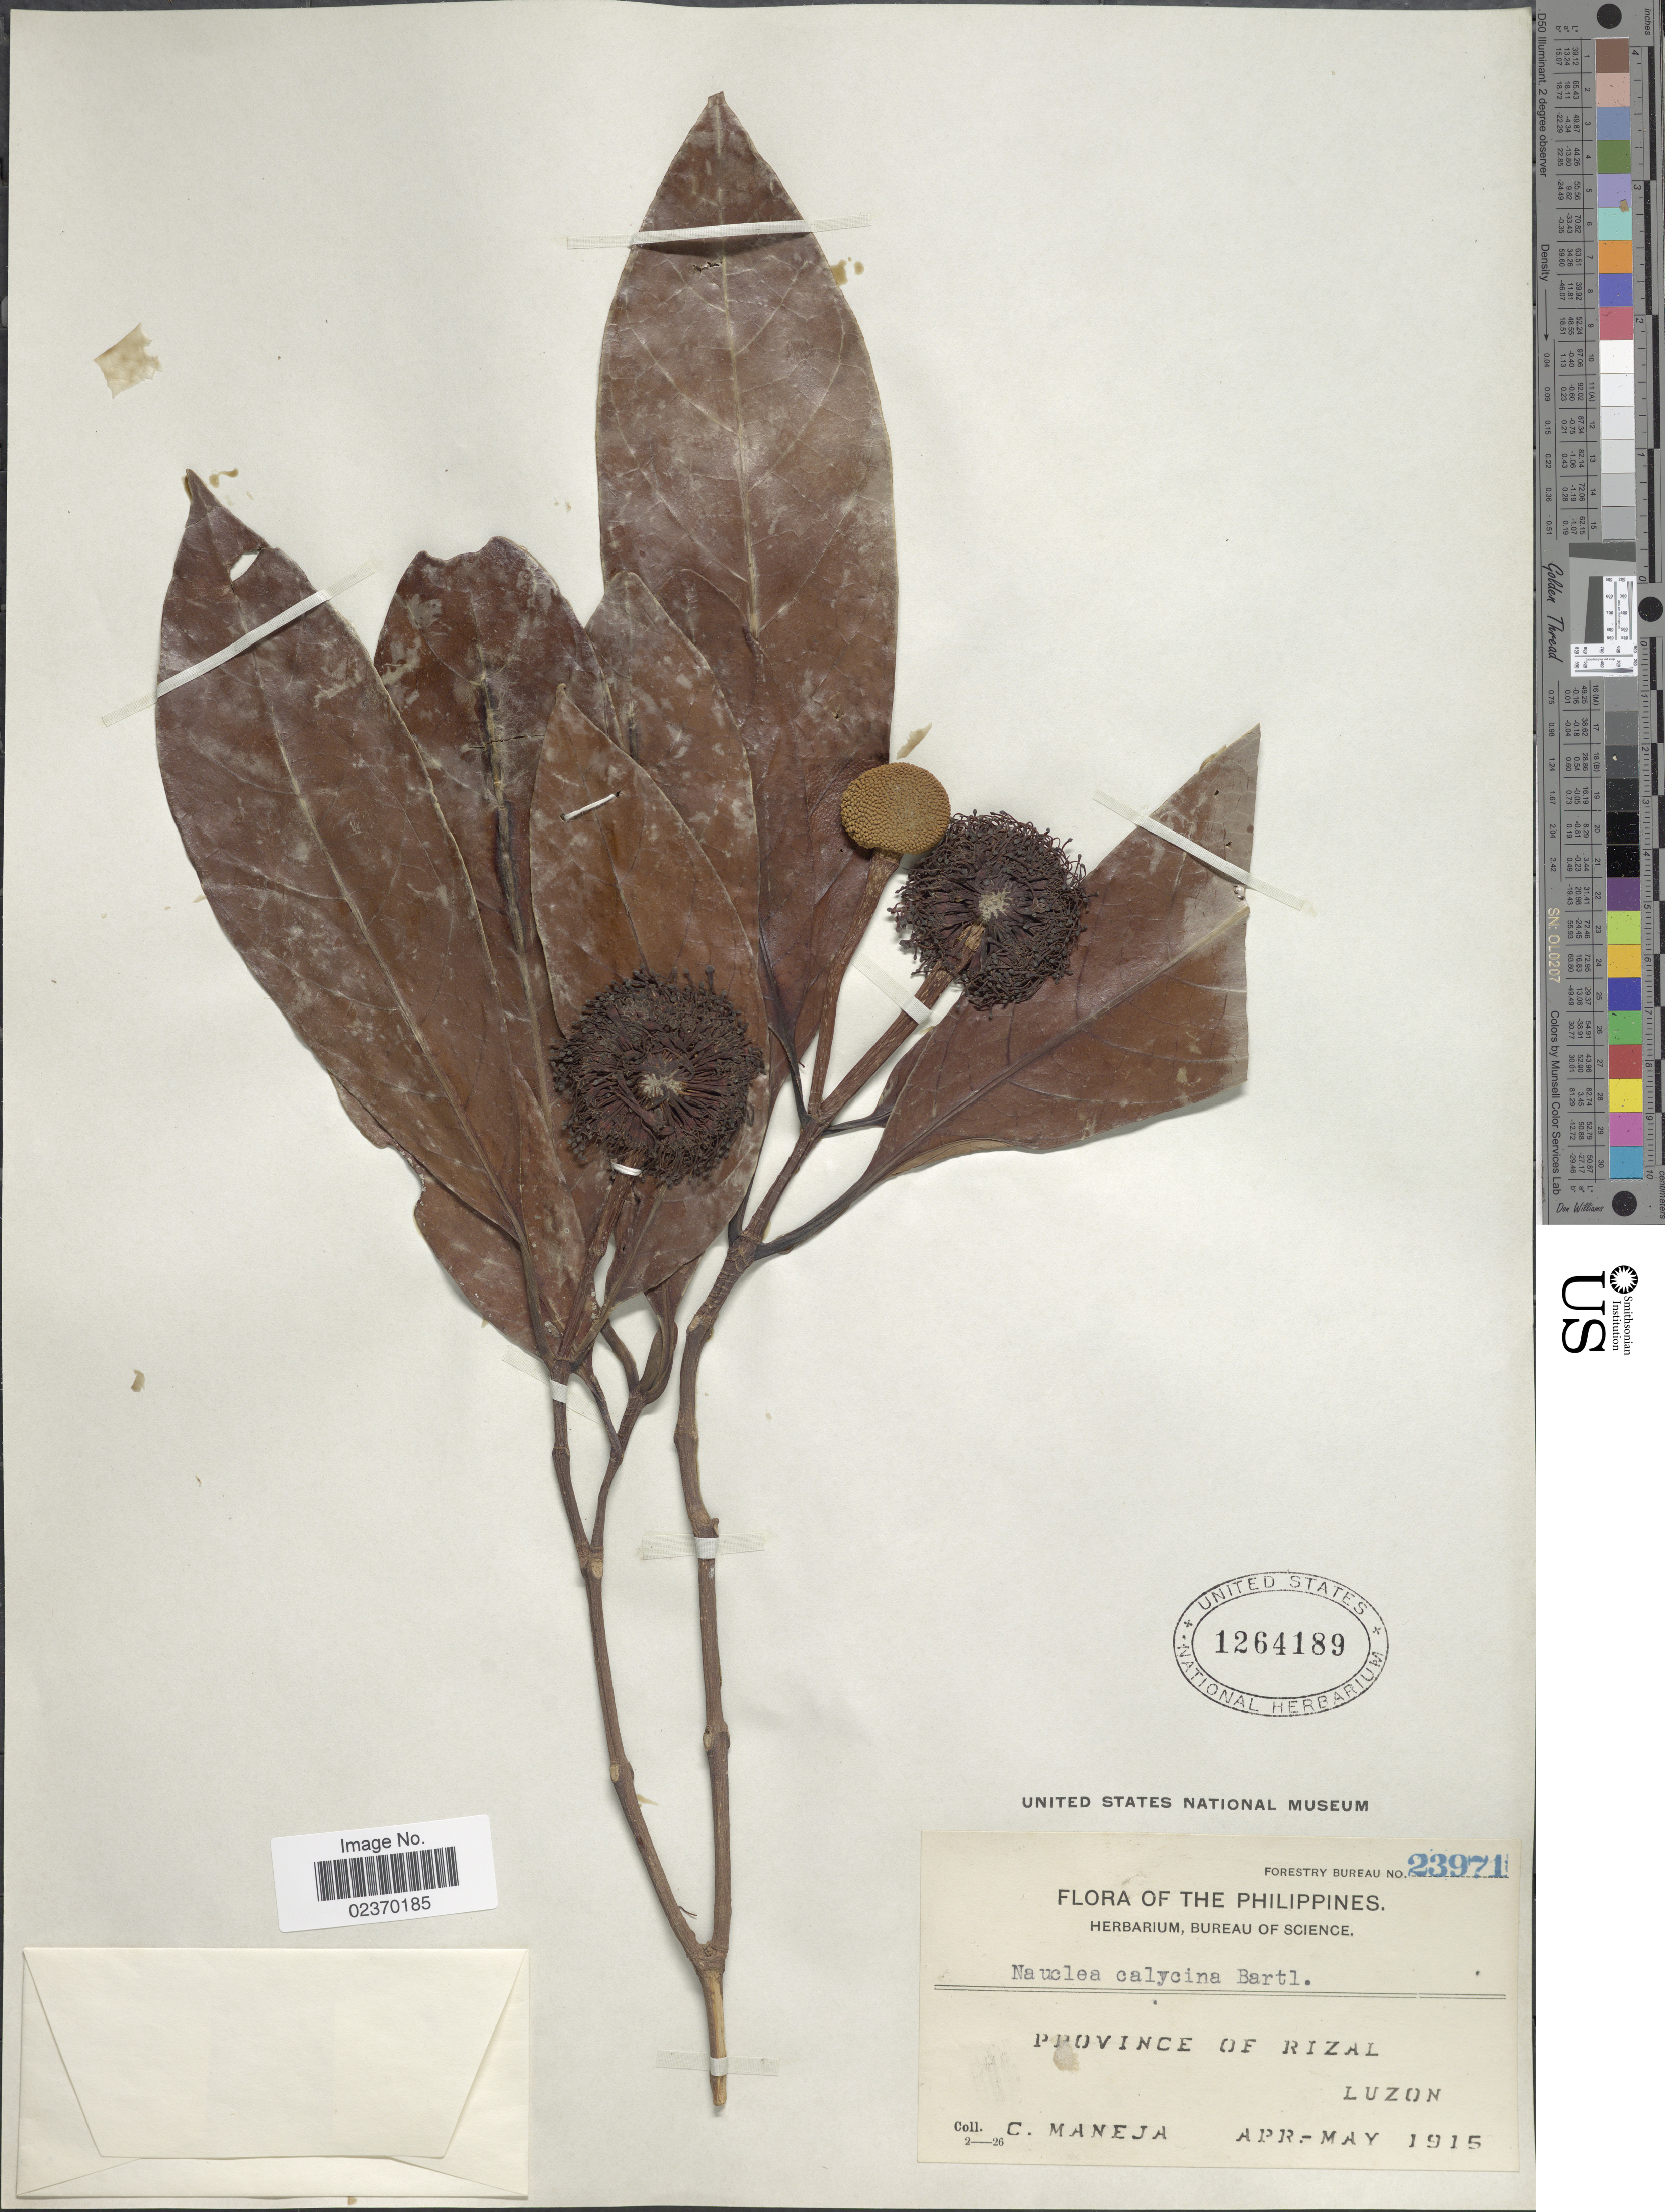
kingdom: Plantae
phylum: Tracheophyta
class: Magnoliopsida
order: Gentianales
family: Rubiaceae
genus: Neonauclea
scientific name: Neonauclea calycina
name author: (Bartl. ex DC.) Merr.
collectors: C. Maneja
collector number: Forestry Bureau 23971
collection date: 1915-04/1915-05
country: Philippines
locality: Province of Rizal, Luzon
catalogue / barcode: US 1264189